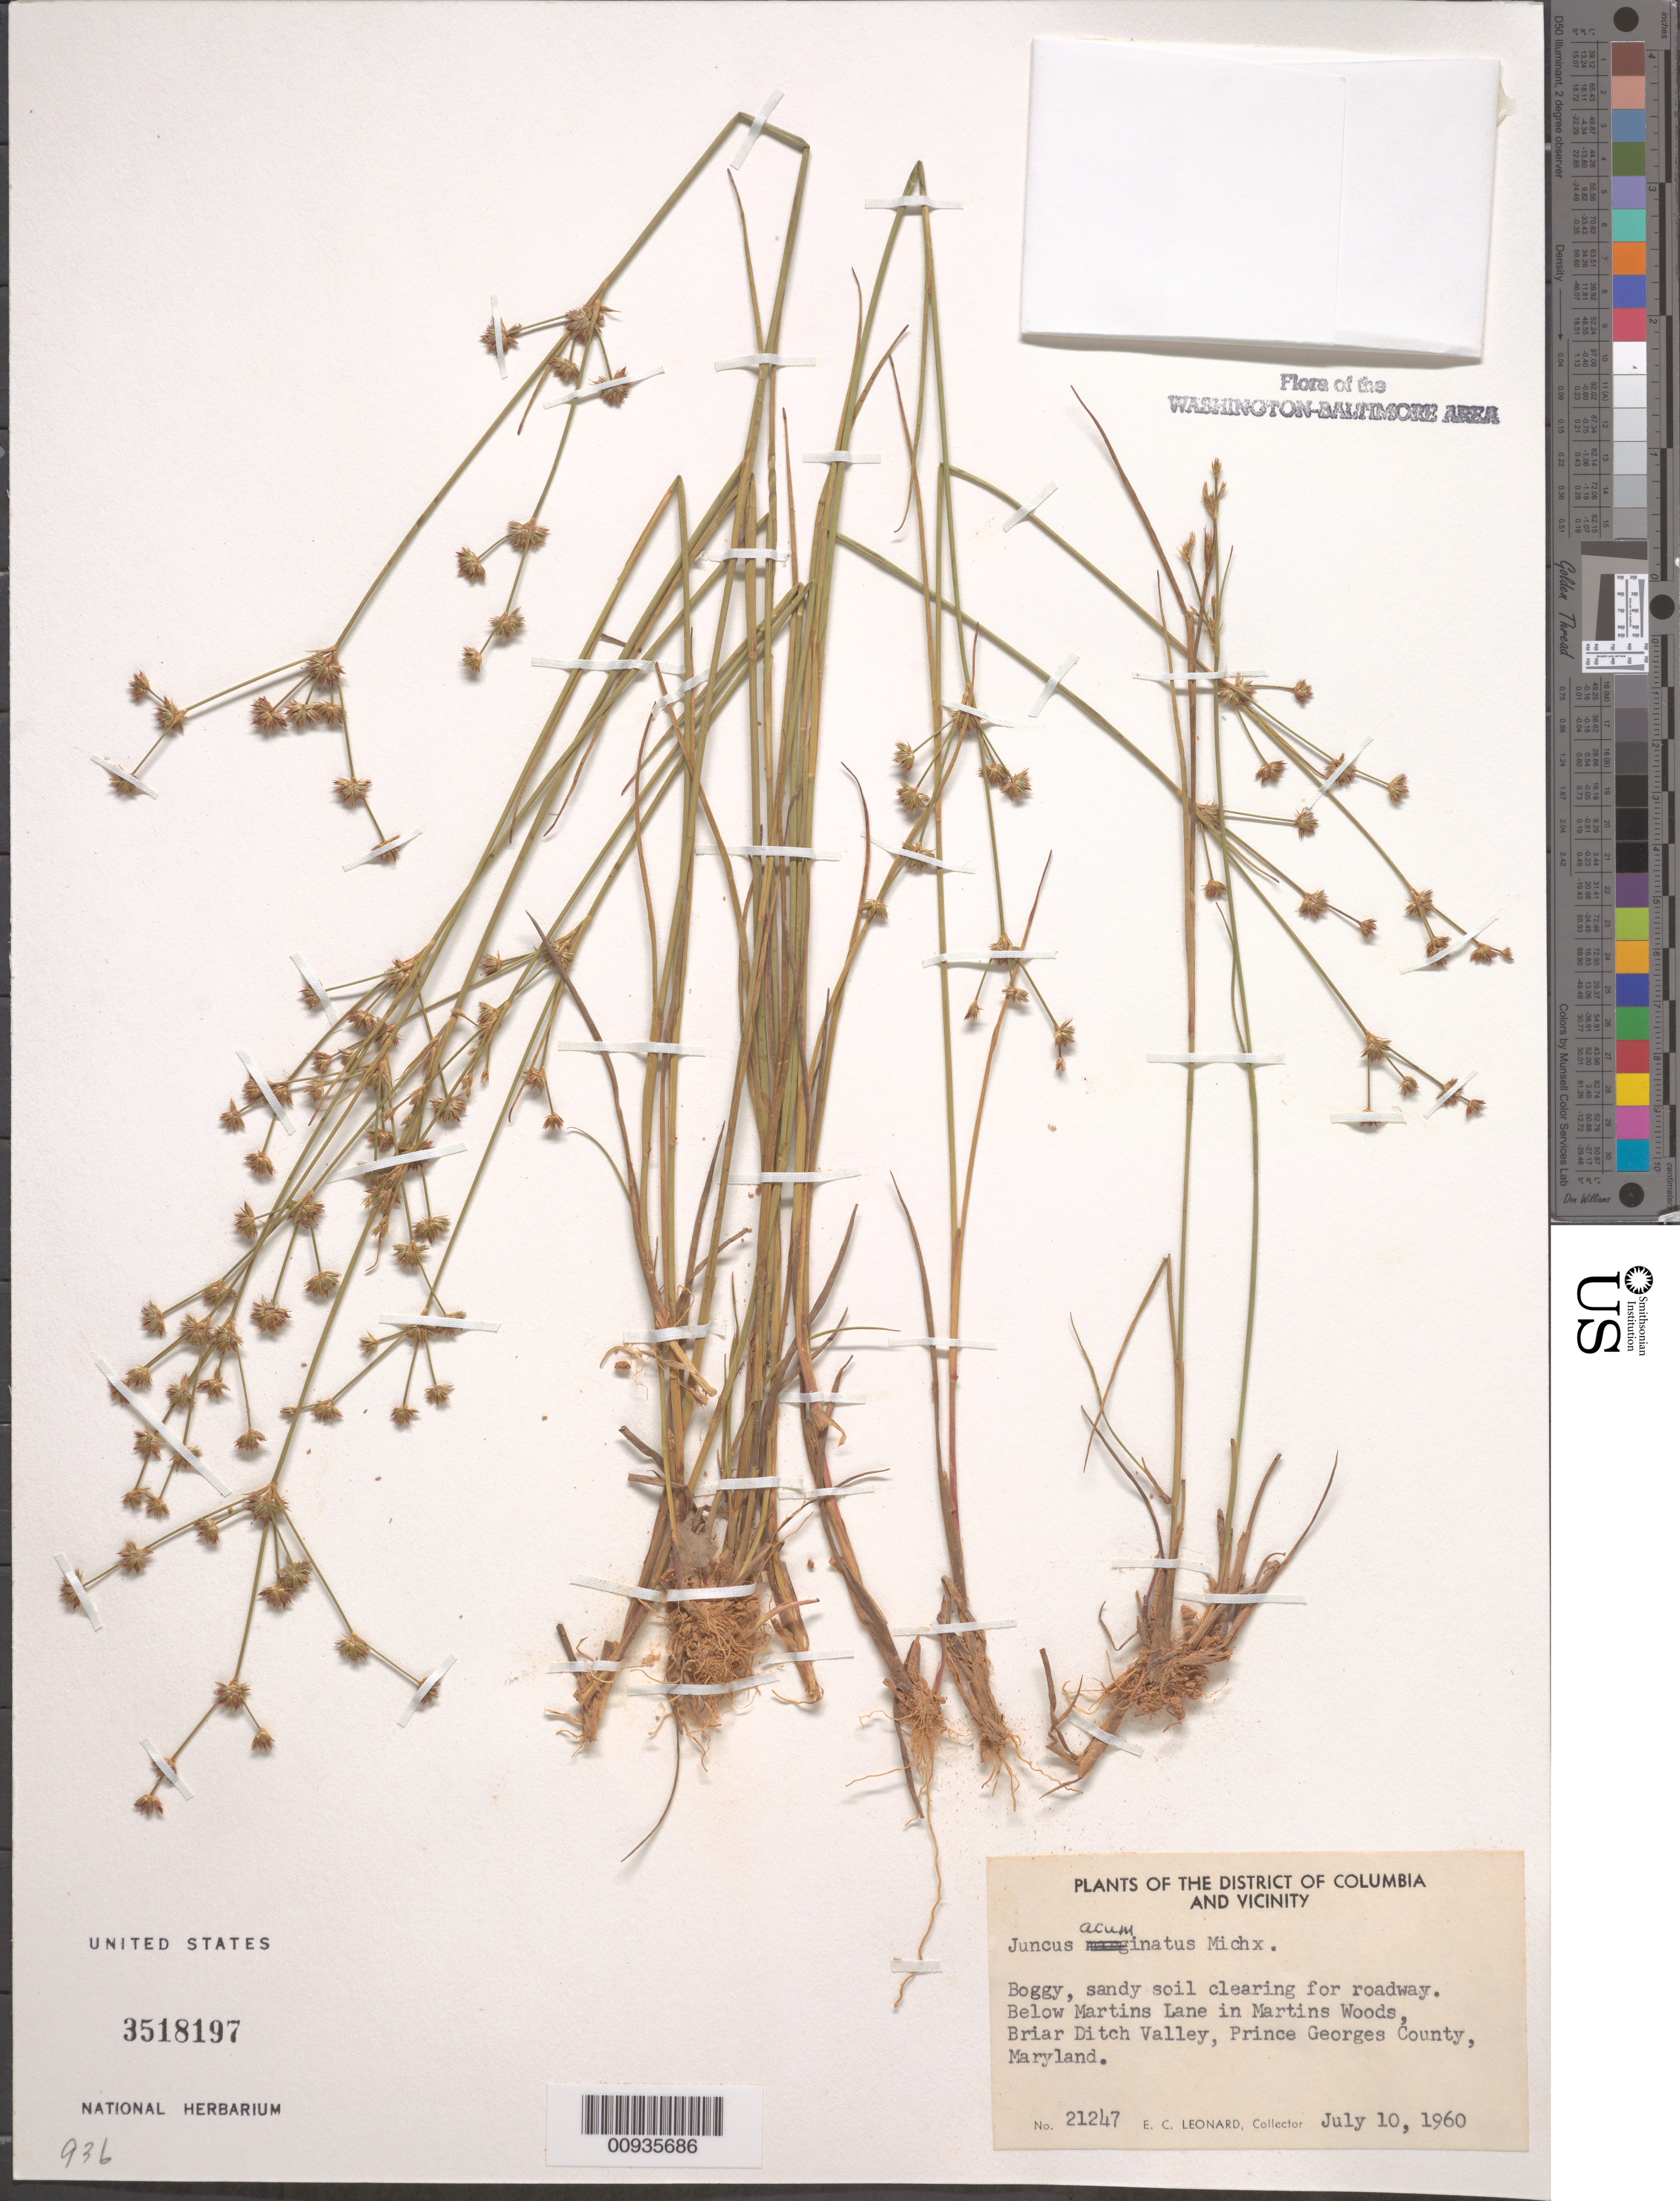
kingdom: Plantae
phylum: Tracheophyta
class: Liliopsida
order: Poales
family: Juncaceae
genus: Juncus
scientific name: Juncus acuminatus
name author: Michx.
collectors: E. C. Leonard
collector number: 21247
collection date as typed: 10 Jul 1960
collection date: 1960-07-10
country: United States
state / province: Maryland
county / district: Prince George's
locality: Briar Ditch Valley, below Martin's Lane, Martins woods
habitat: boggy sandy soil clearing for roadway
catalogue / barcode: US 3518197